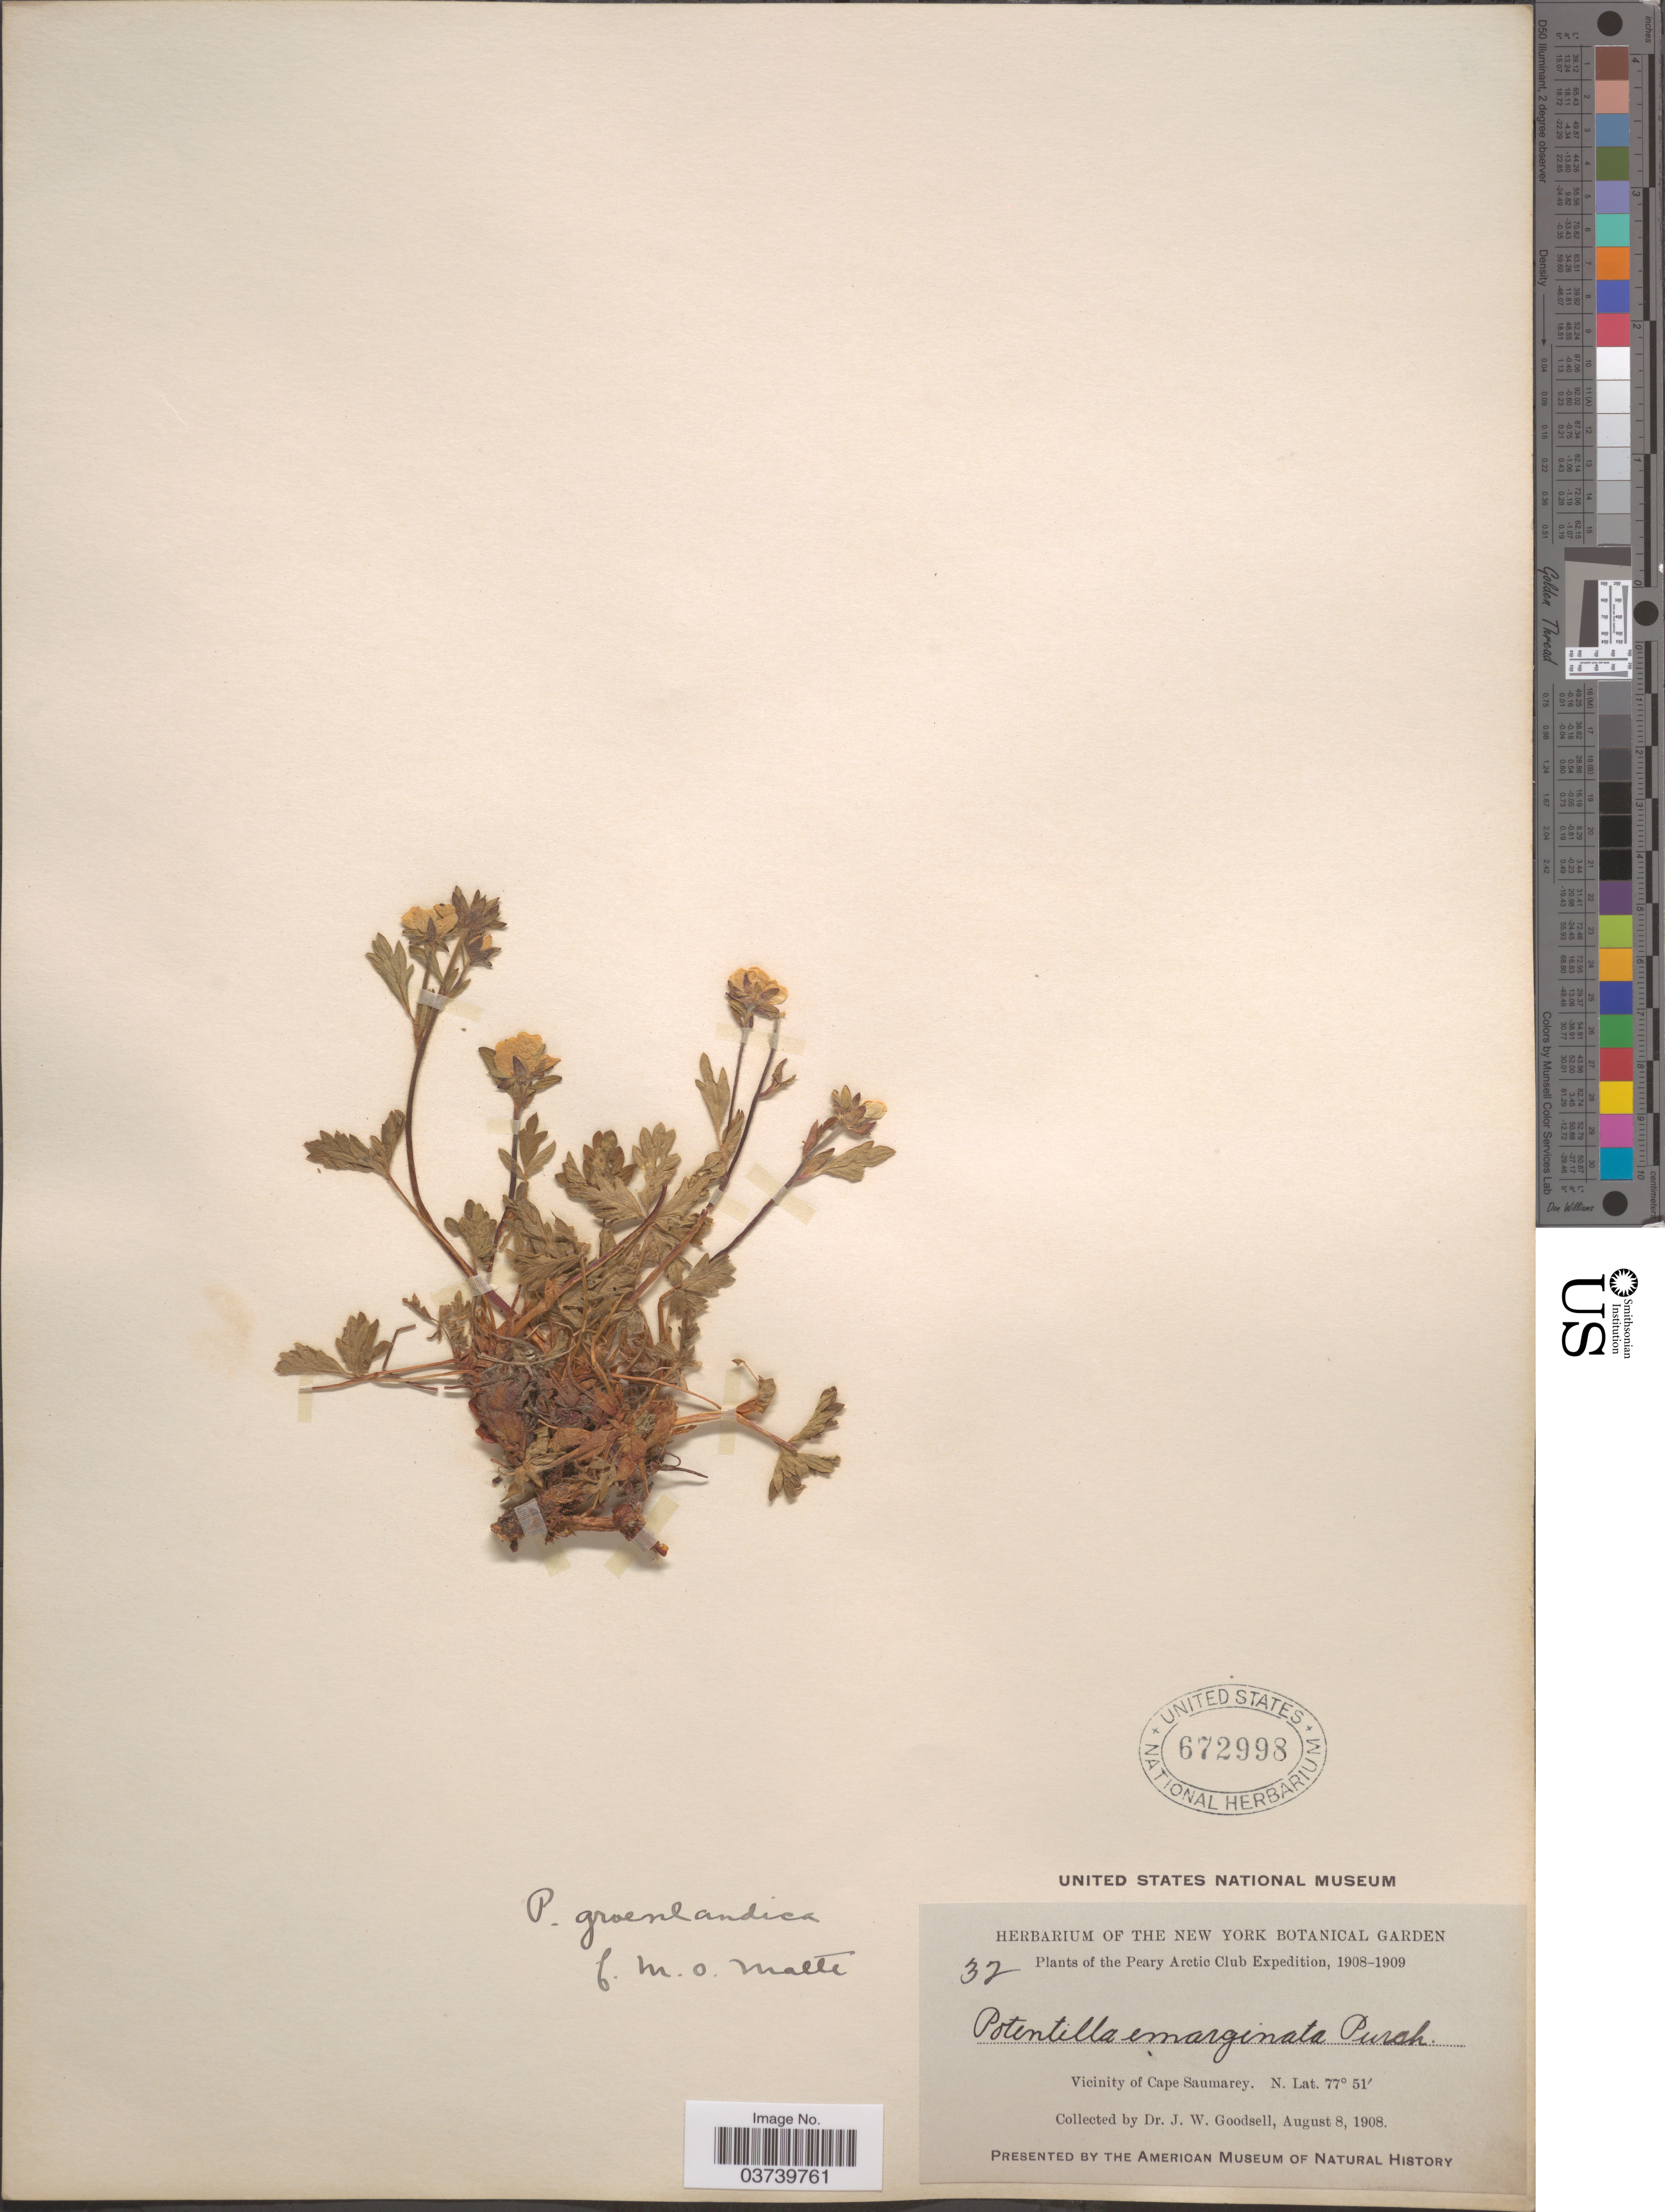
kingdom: Plantae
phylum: Tracheophyta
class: Magnoliopsida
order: Rosales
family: Rosaceae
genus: Potentilla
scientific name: Potentilla groenlandica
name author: R. Br.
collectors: J. Goodsell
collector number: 32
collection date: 1908-08-08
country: United States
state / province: New York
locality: The Peary Arctic Club. Vicinity of Cape Saumarey.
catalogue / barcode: US 672998